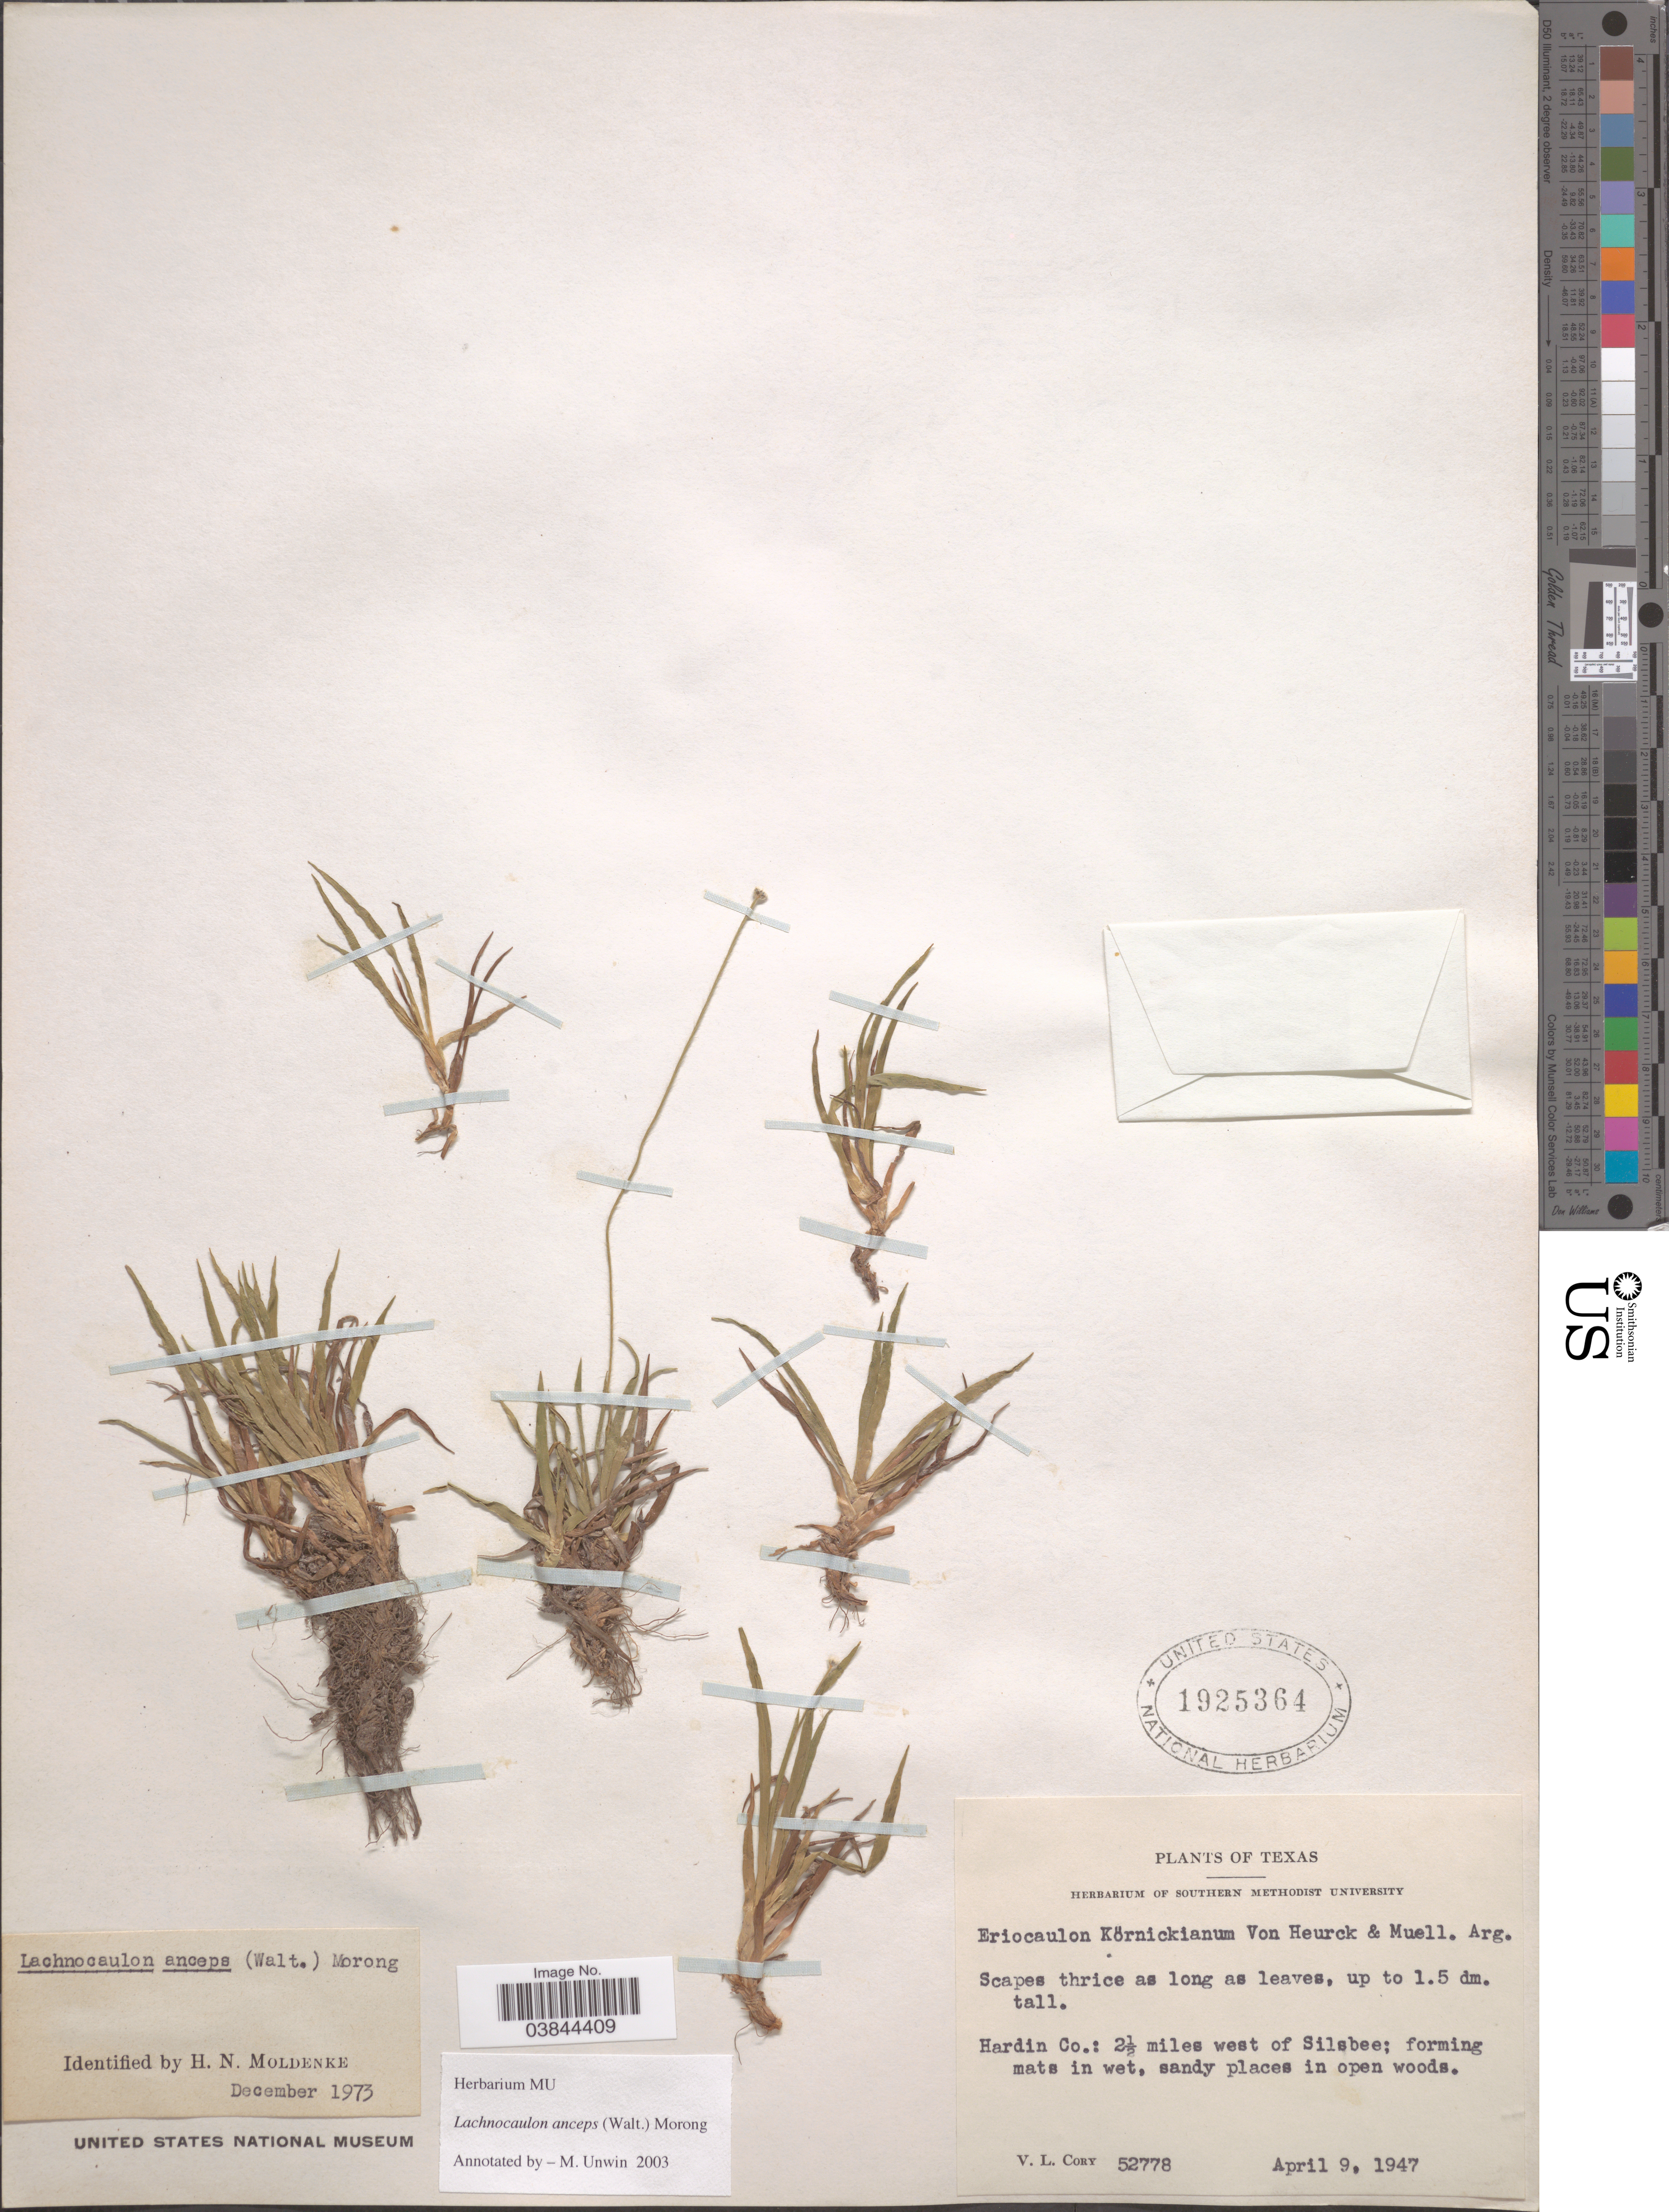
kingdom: Plantae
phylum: Tracheophyta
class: Liliopsida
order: Poales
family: Eriocaulaceae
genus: Lachnocaulon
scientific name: Lachnocaulon anceps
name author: (Walter) Morong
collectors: V. Cory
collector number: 52778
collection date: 1947-04-09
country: United States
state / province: Texas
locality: Hardin Co.: 2½ miles west of Silsbee.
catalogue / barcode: US 1925364